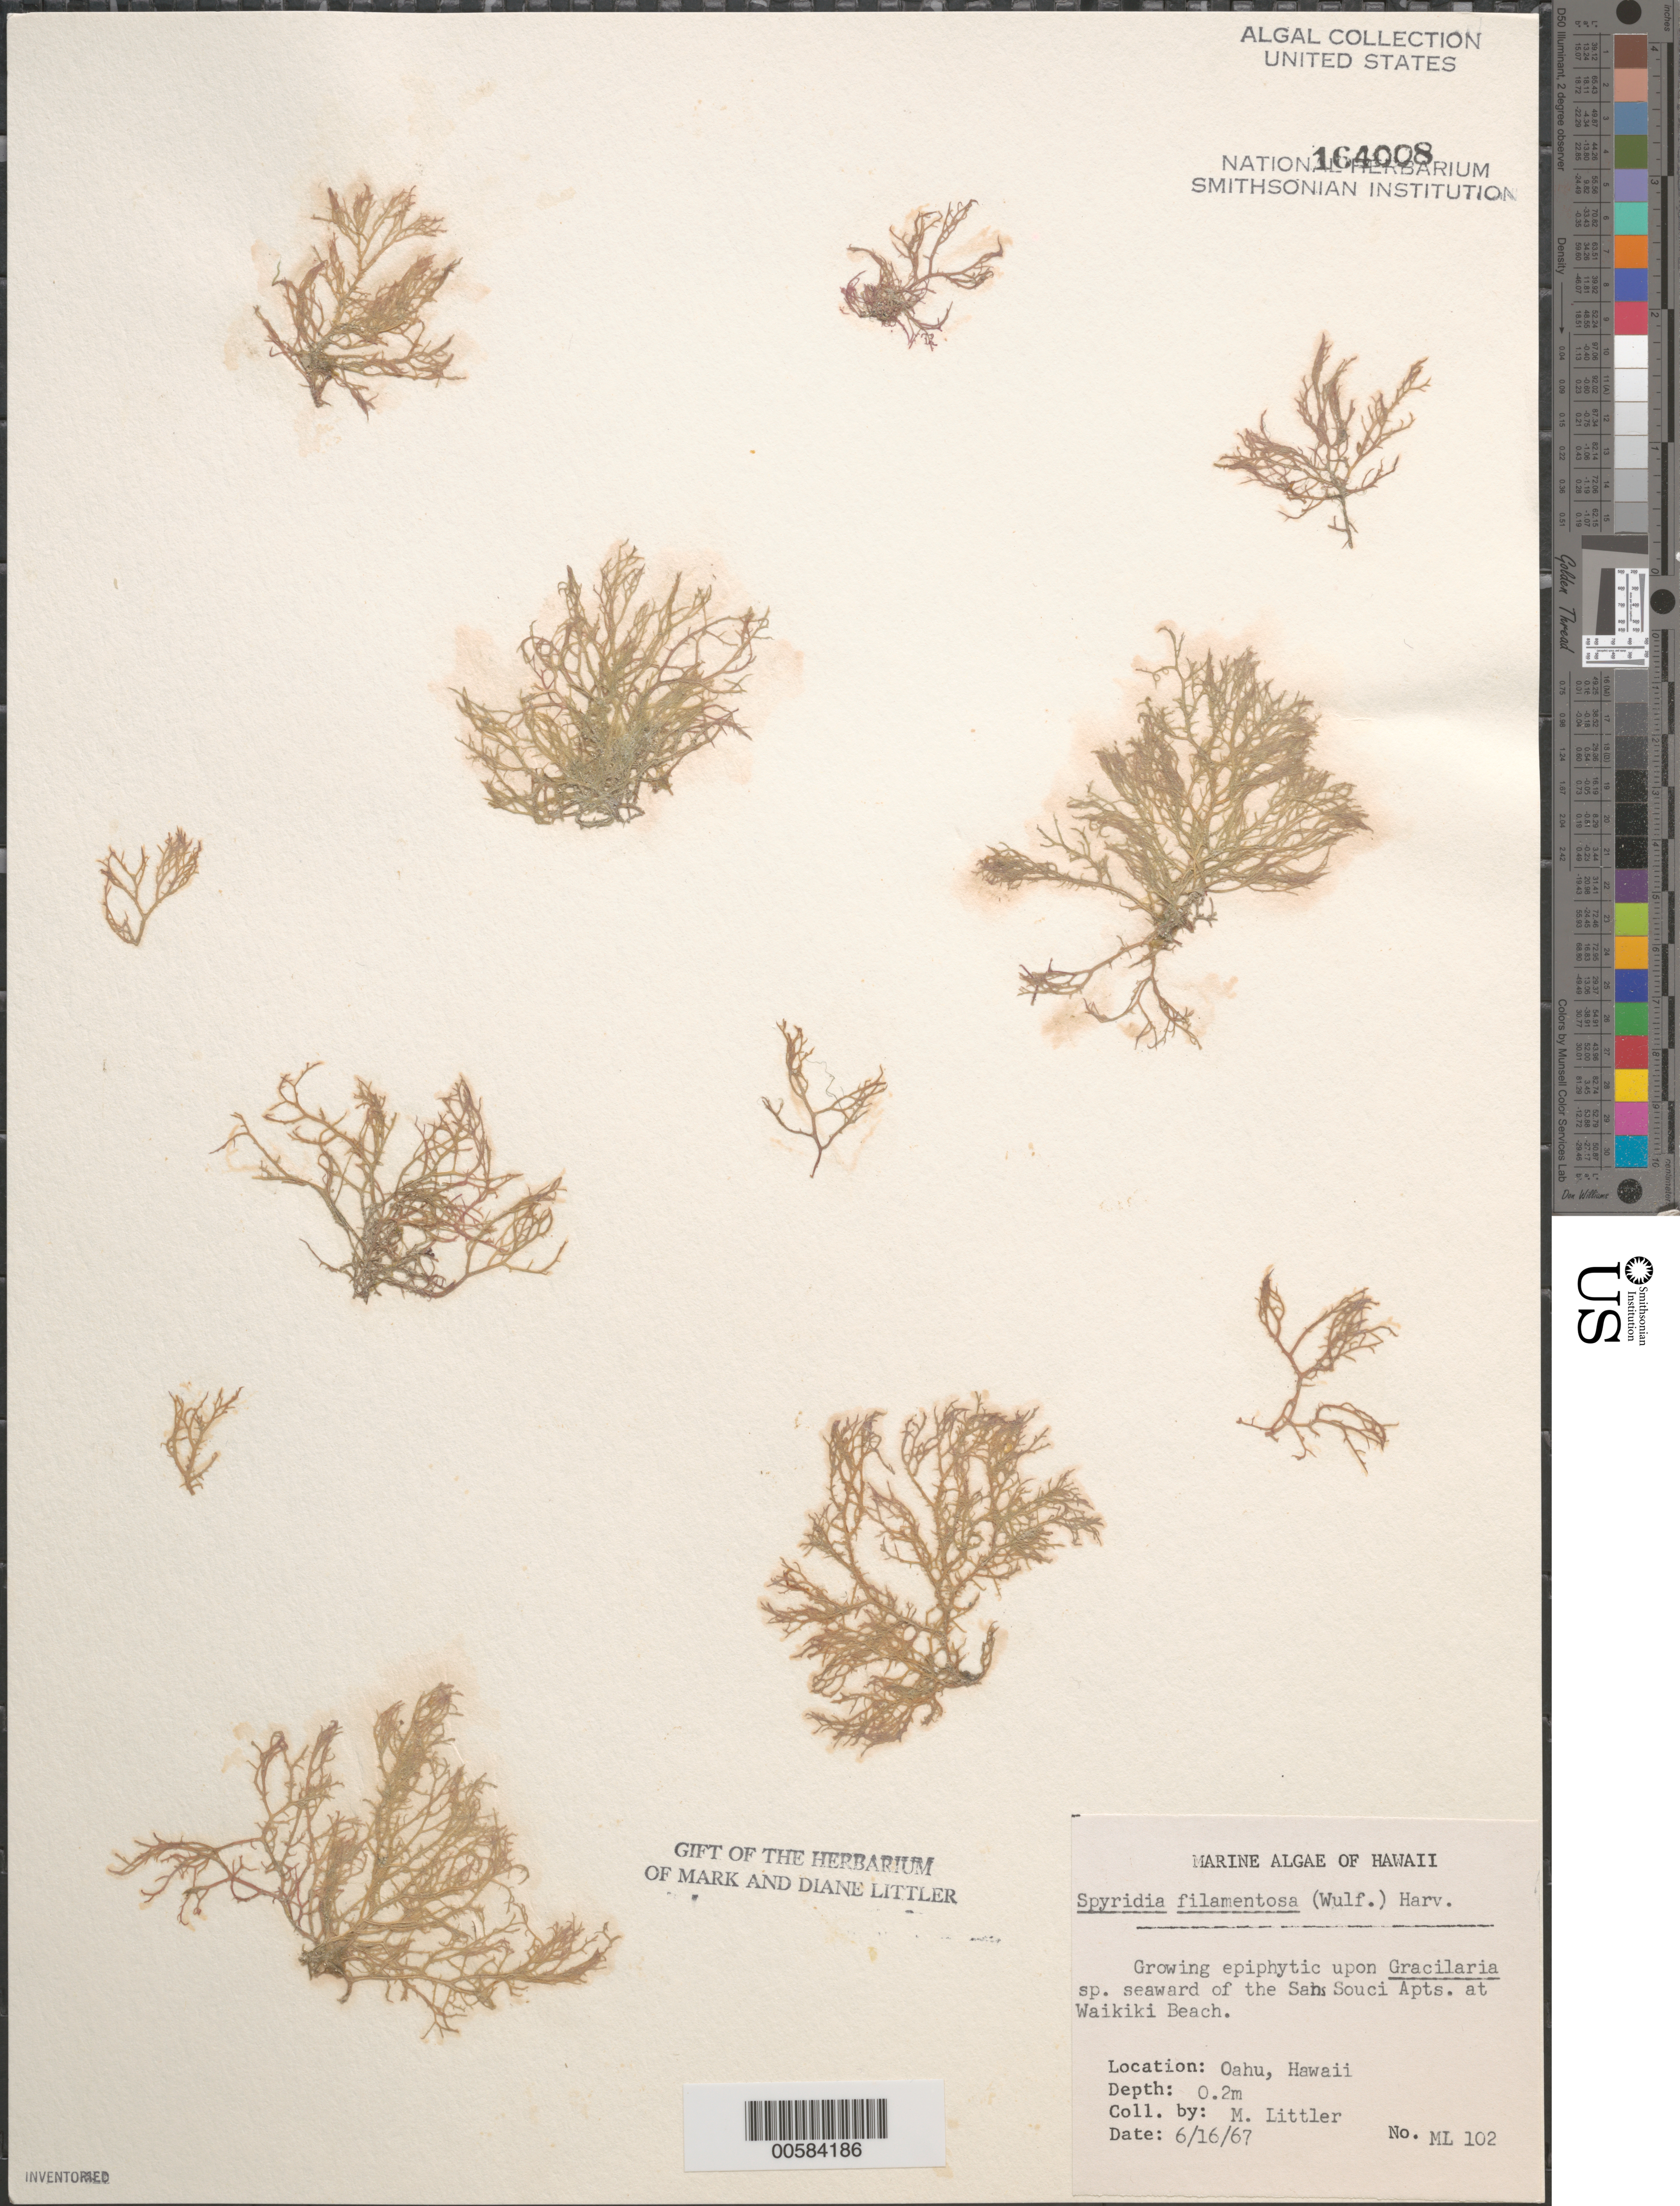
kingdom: Plantae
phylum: Rhodophyta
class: Florideophyceae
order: Ceramiales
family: Spyridiaceae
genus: Spyridia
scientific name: Spyridia filamentosa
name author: (Wulfen) Harv.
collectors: M. M. Littler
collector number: ML 102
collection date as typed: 16 Jun 1967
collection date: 1967-06-16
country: United States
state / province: Hawaii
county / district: Honolulu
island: Oahu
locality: Waikiki Beach near Sans Souci Apartments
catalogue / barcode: US 164008